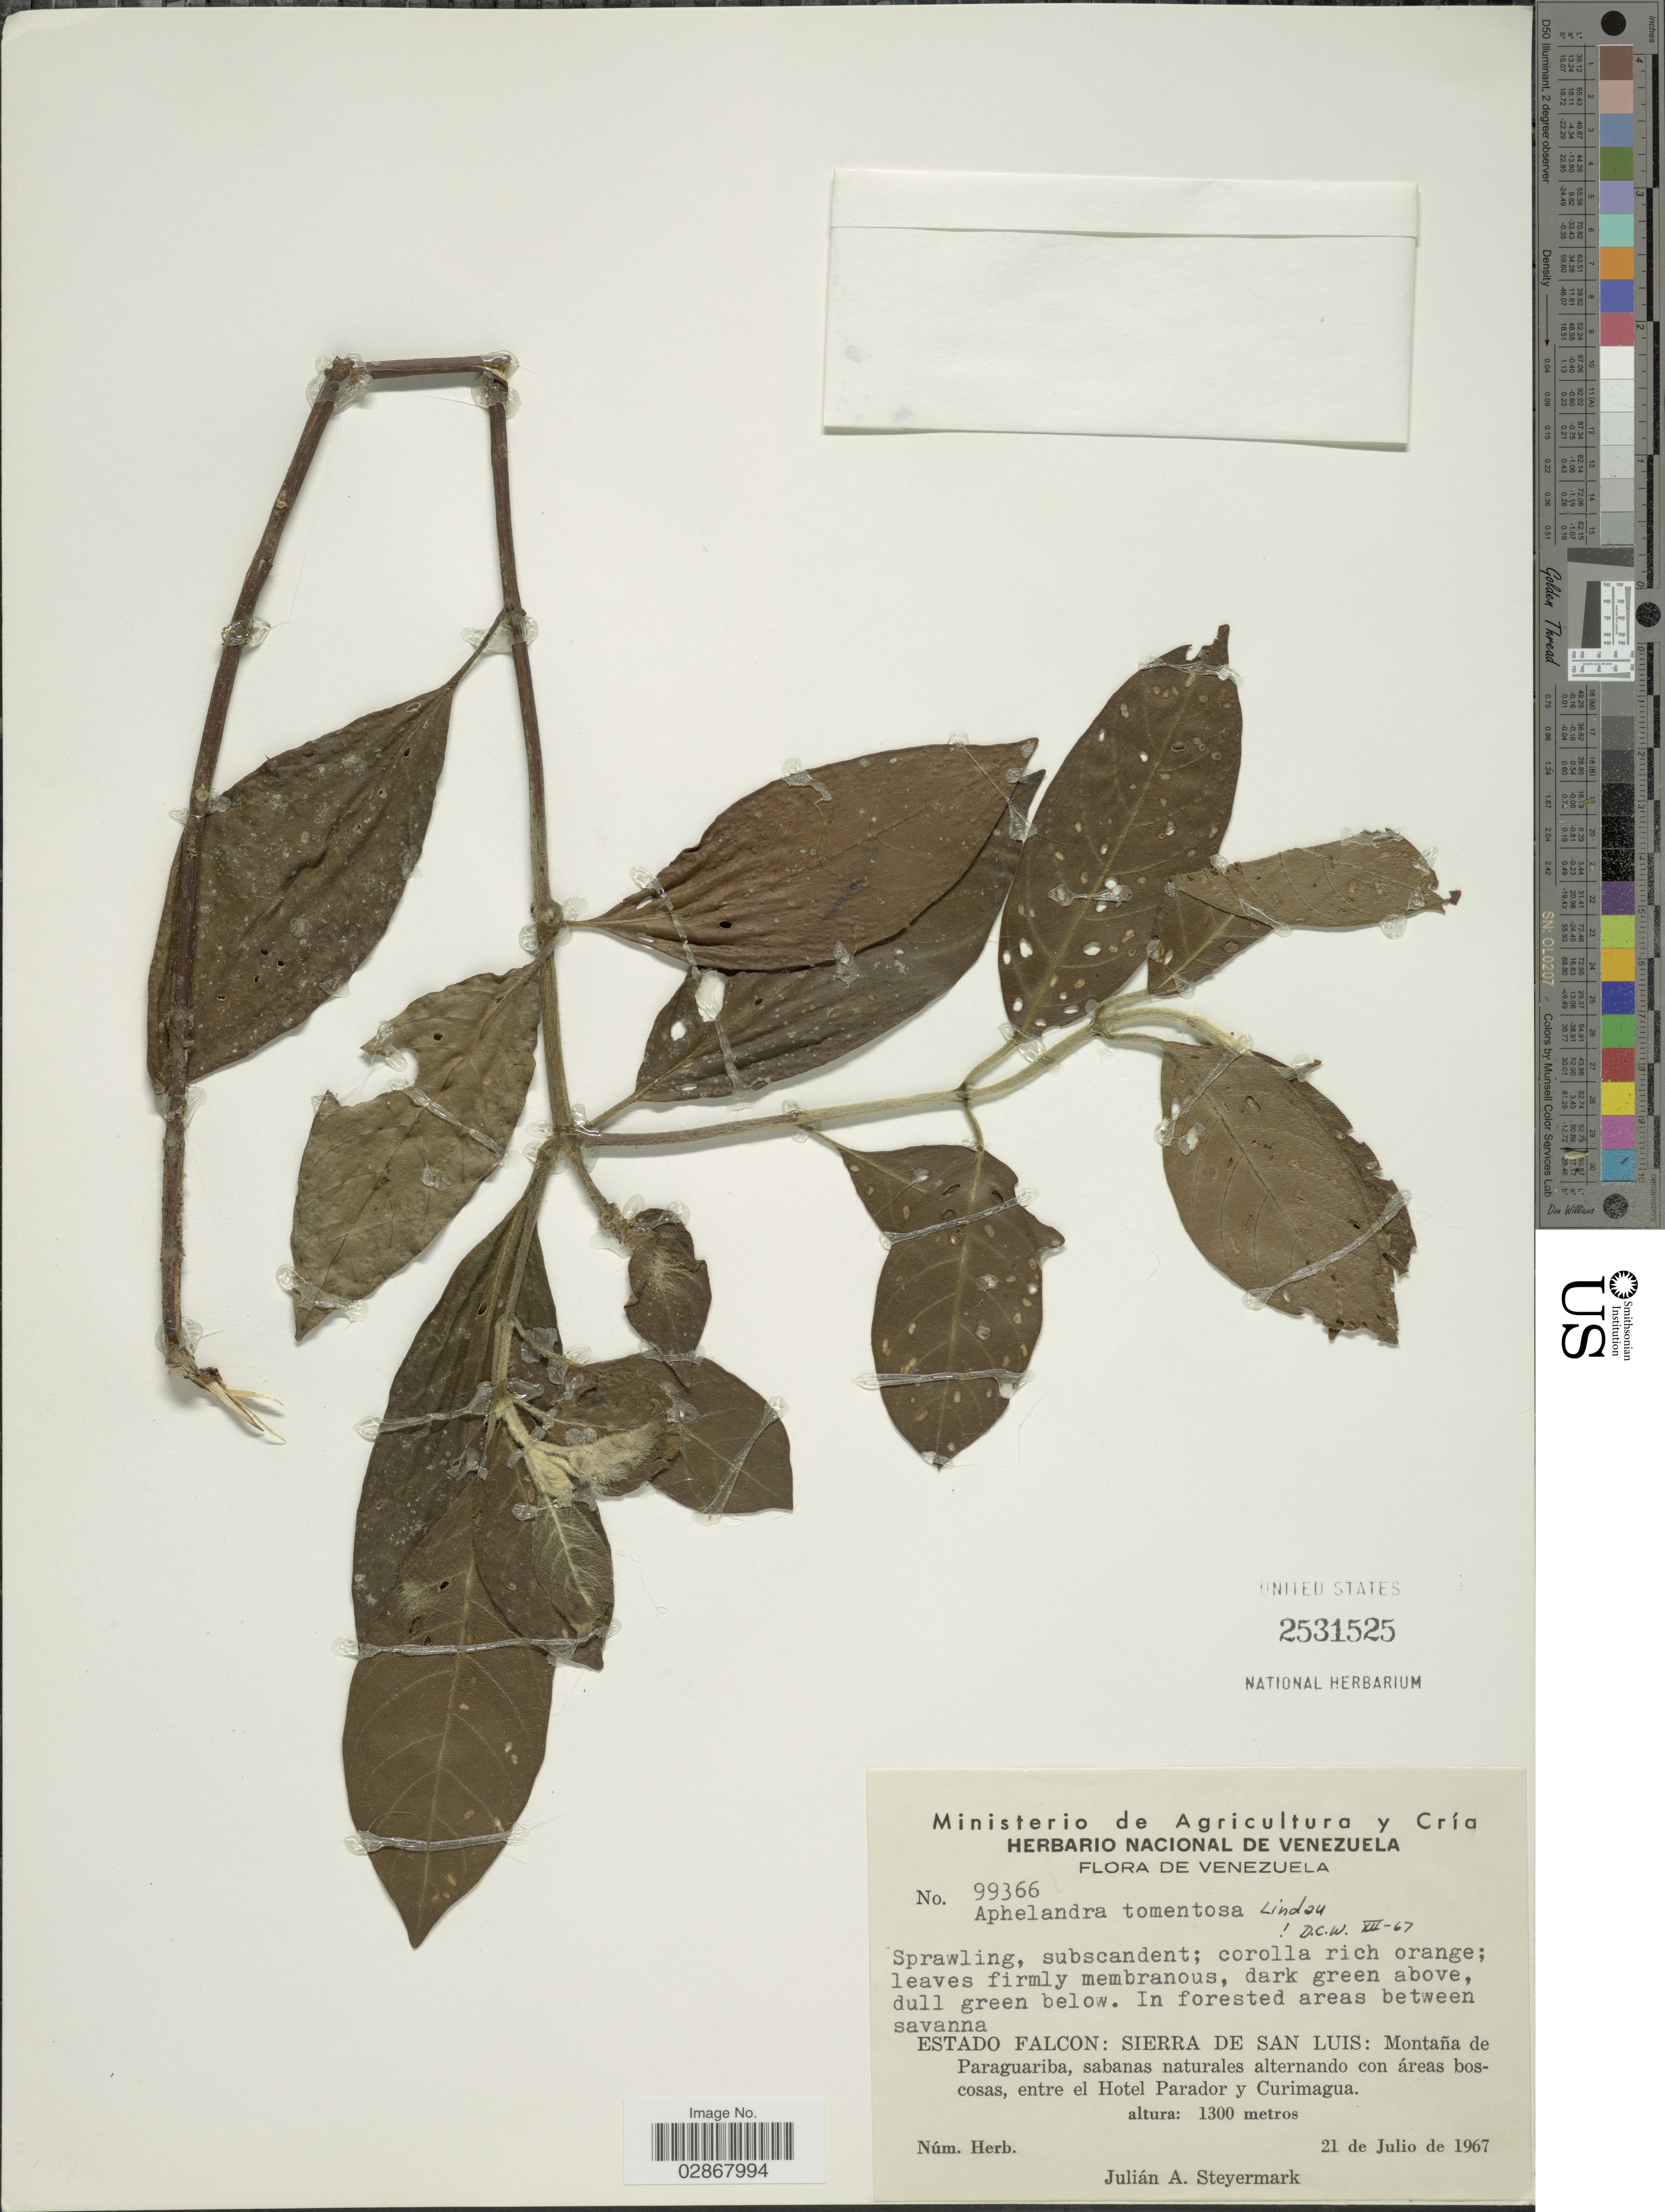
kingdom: Plantae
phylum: Tracheophyta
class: Magnoliopsida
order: Lamiales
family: Acanthaceae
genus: Aphelandra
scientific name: Aphelandra tomentosa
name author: Lindau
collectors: J. Steyermark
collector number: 99366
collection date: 1967-07-21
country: Venezuela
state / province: Falcón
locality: Sierra de San Luis: Montaña de Paraguariba, entre el Hotel Parador y Curimagua.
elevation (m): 1300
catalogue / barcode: US 2531525